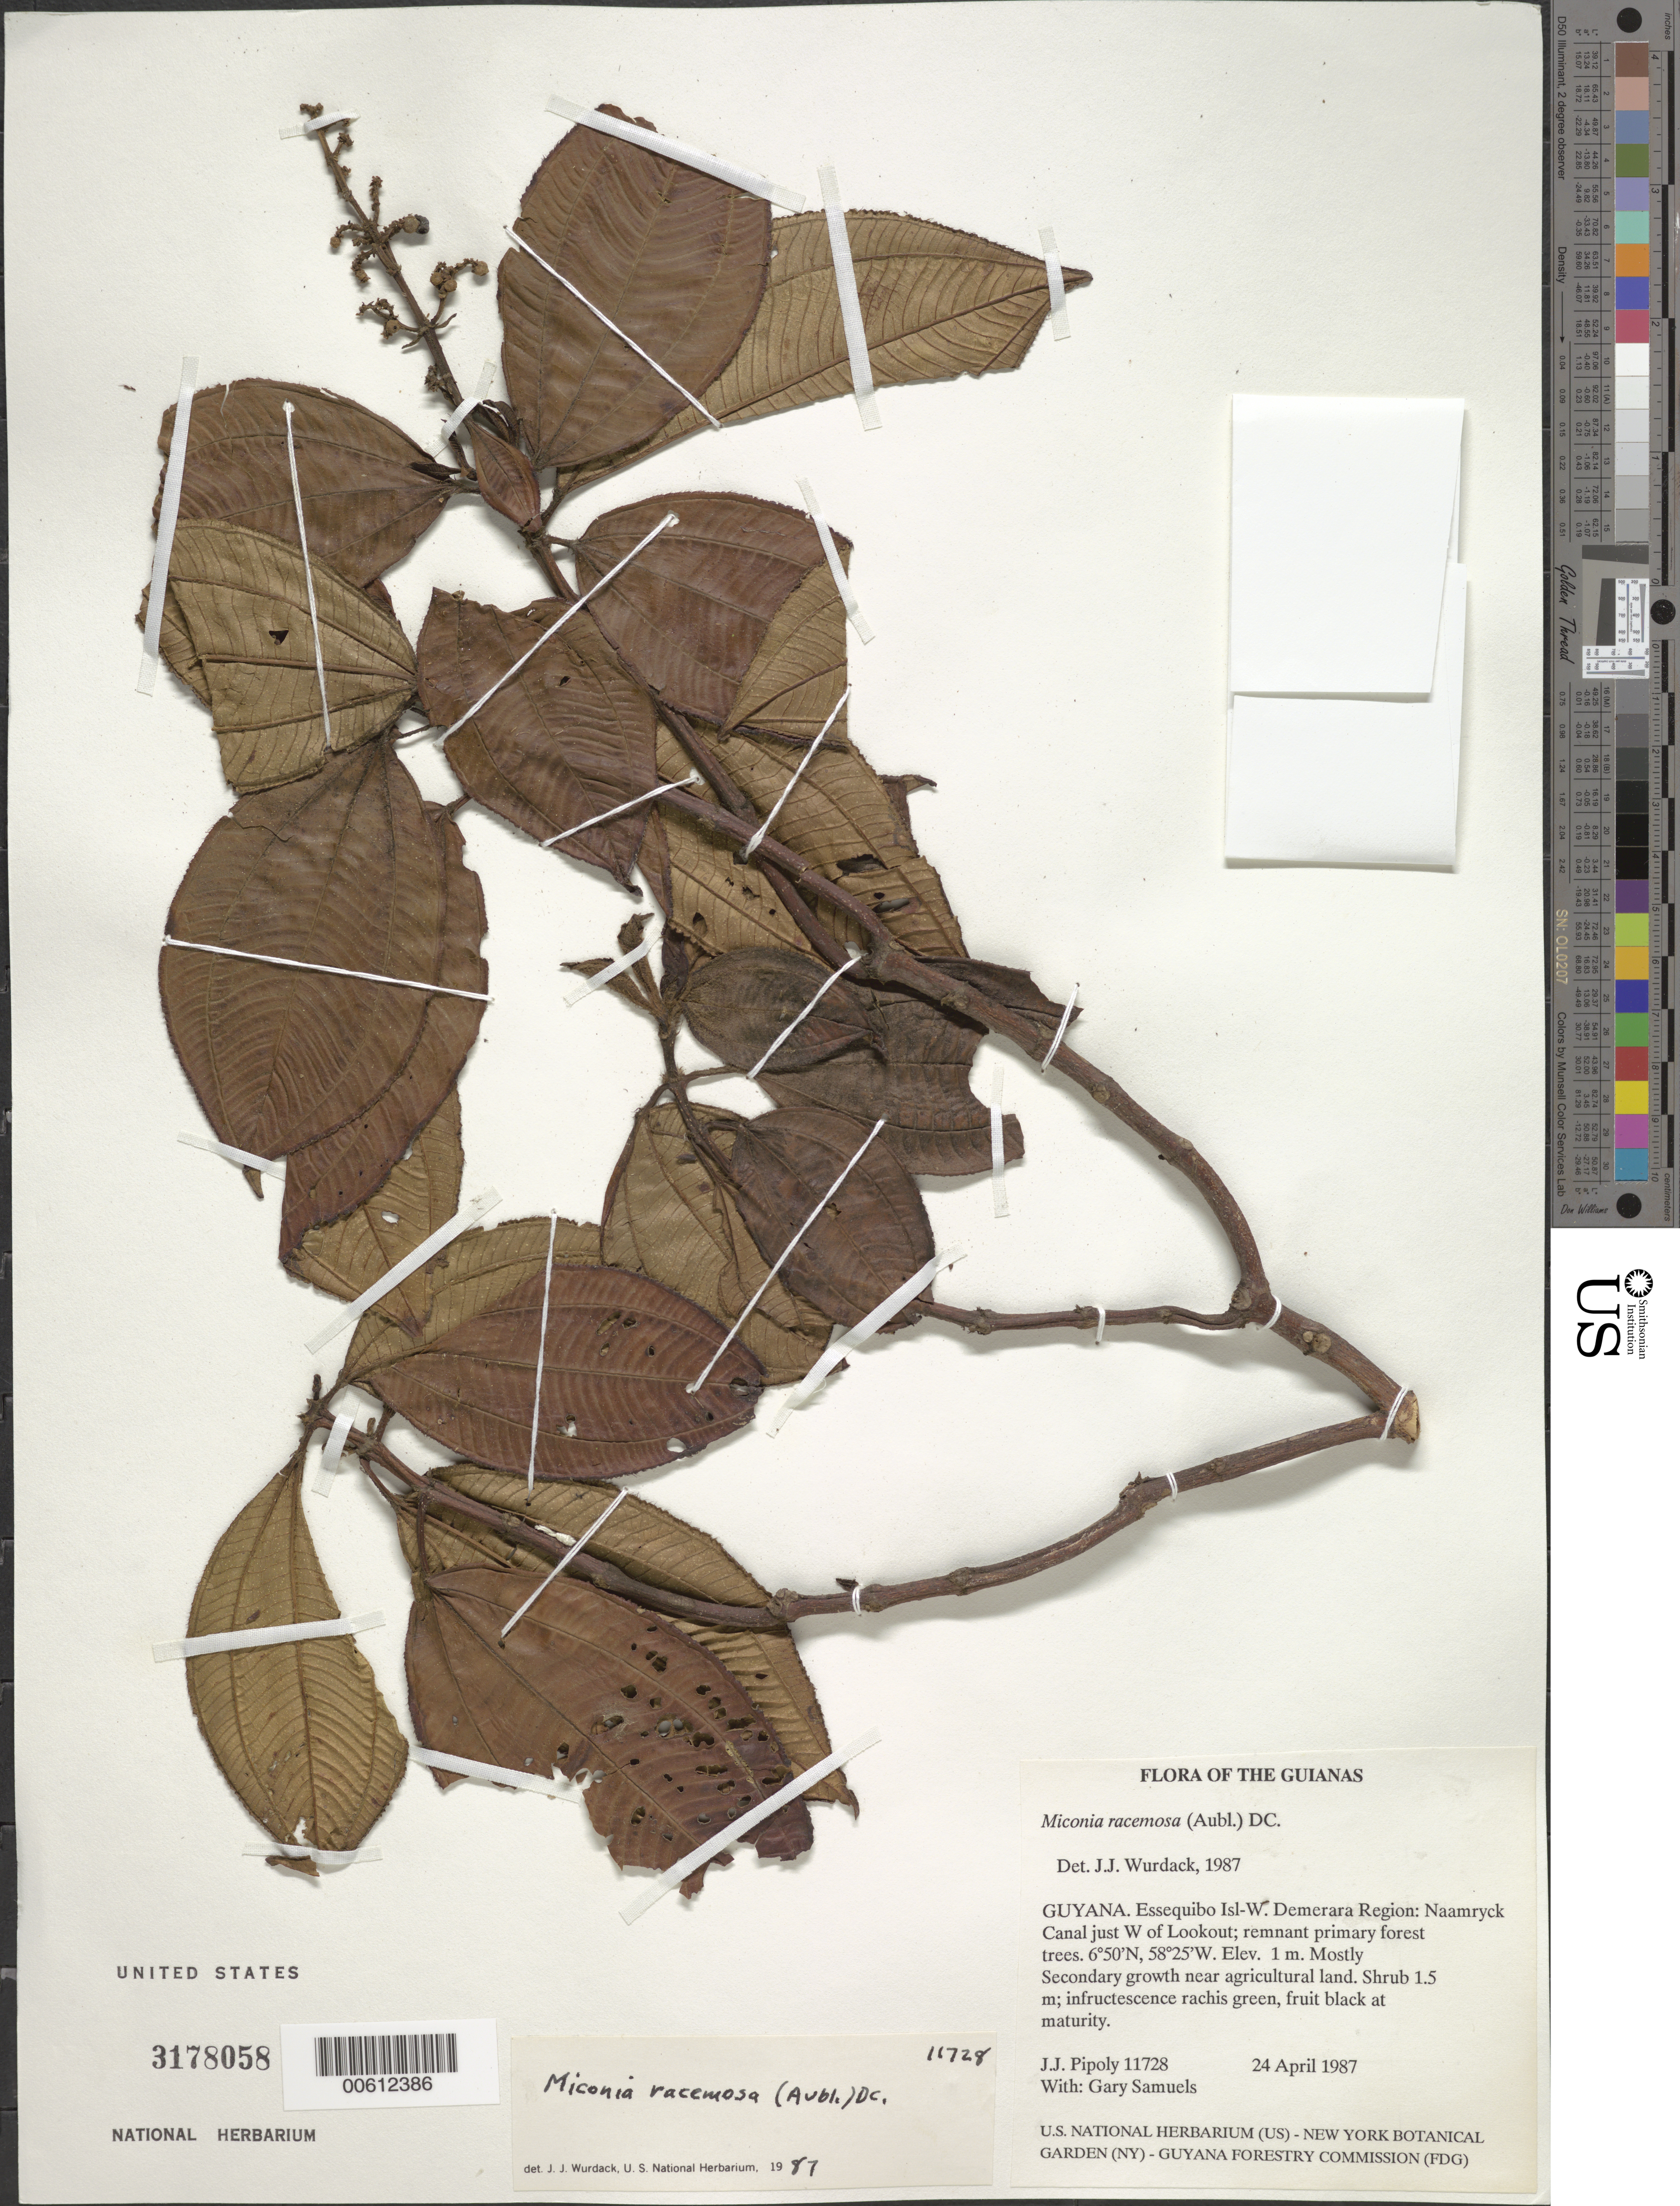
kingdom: Plantae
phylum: Tracheophyta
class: Magnoliopsida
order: Myrtales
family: Melastomataceae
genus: Miconia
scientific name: Miconia racemosa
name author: (Aubl.) DC.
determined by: Wurdack, John J., (US), US (UNITED STATES)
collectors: J. J. Pipoly & G. Bacchus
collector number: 11728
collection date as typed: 24 April 1987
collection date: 1987-04-24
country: Guyana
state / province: Essequibo Isl-W. Demerara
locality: Naamryck Canal just W of Lookout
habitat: Remnant primary forest trees. Mostly secondary growth near agricultural land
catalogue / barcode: US 3178058